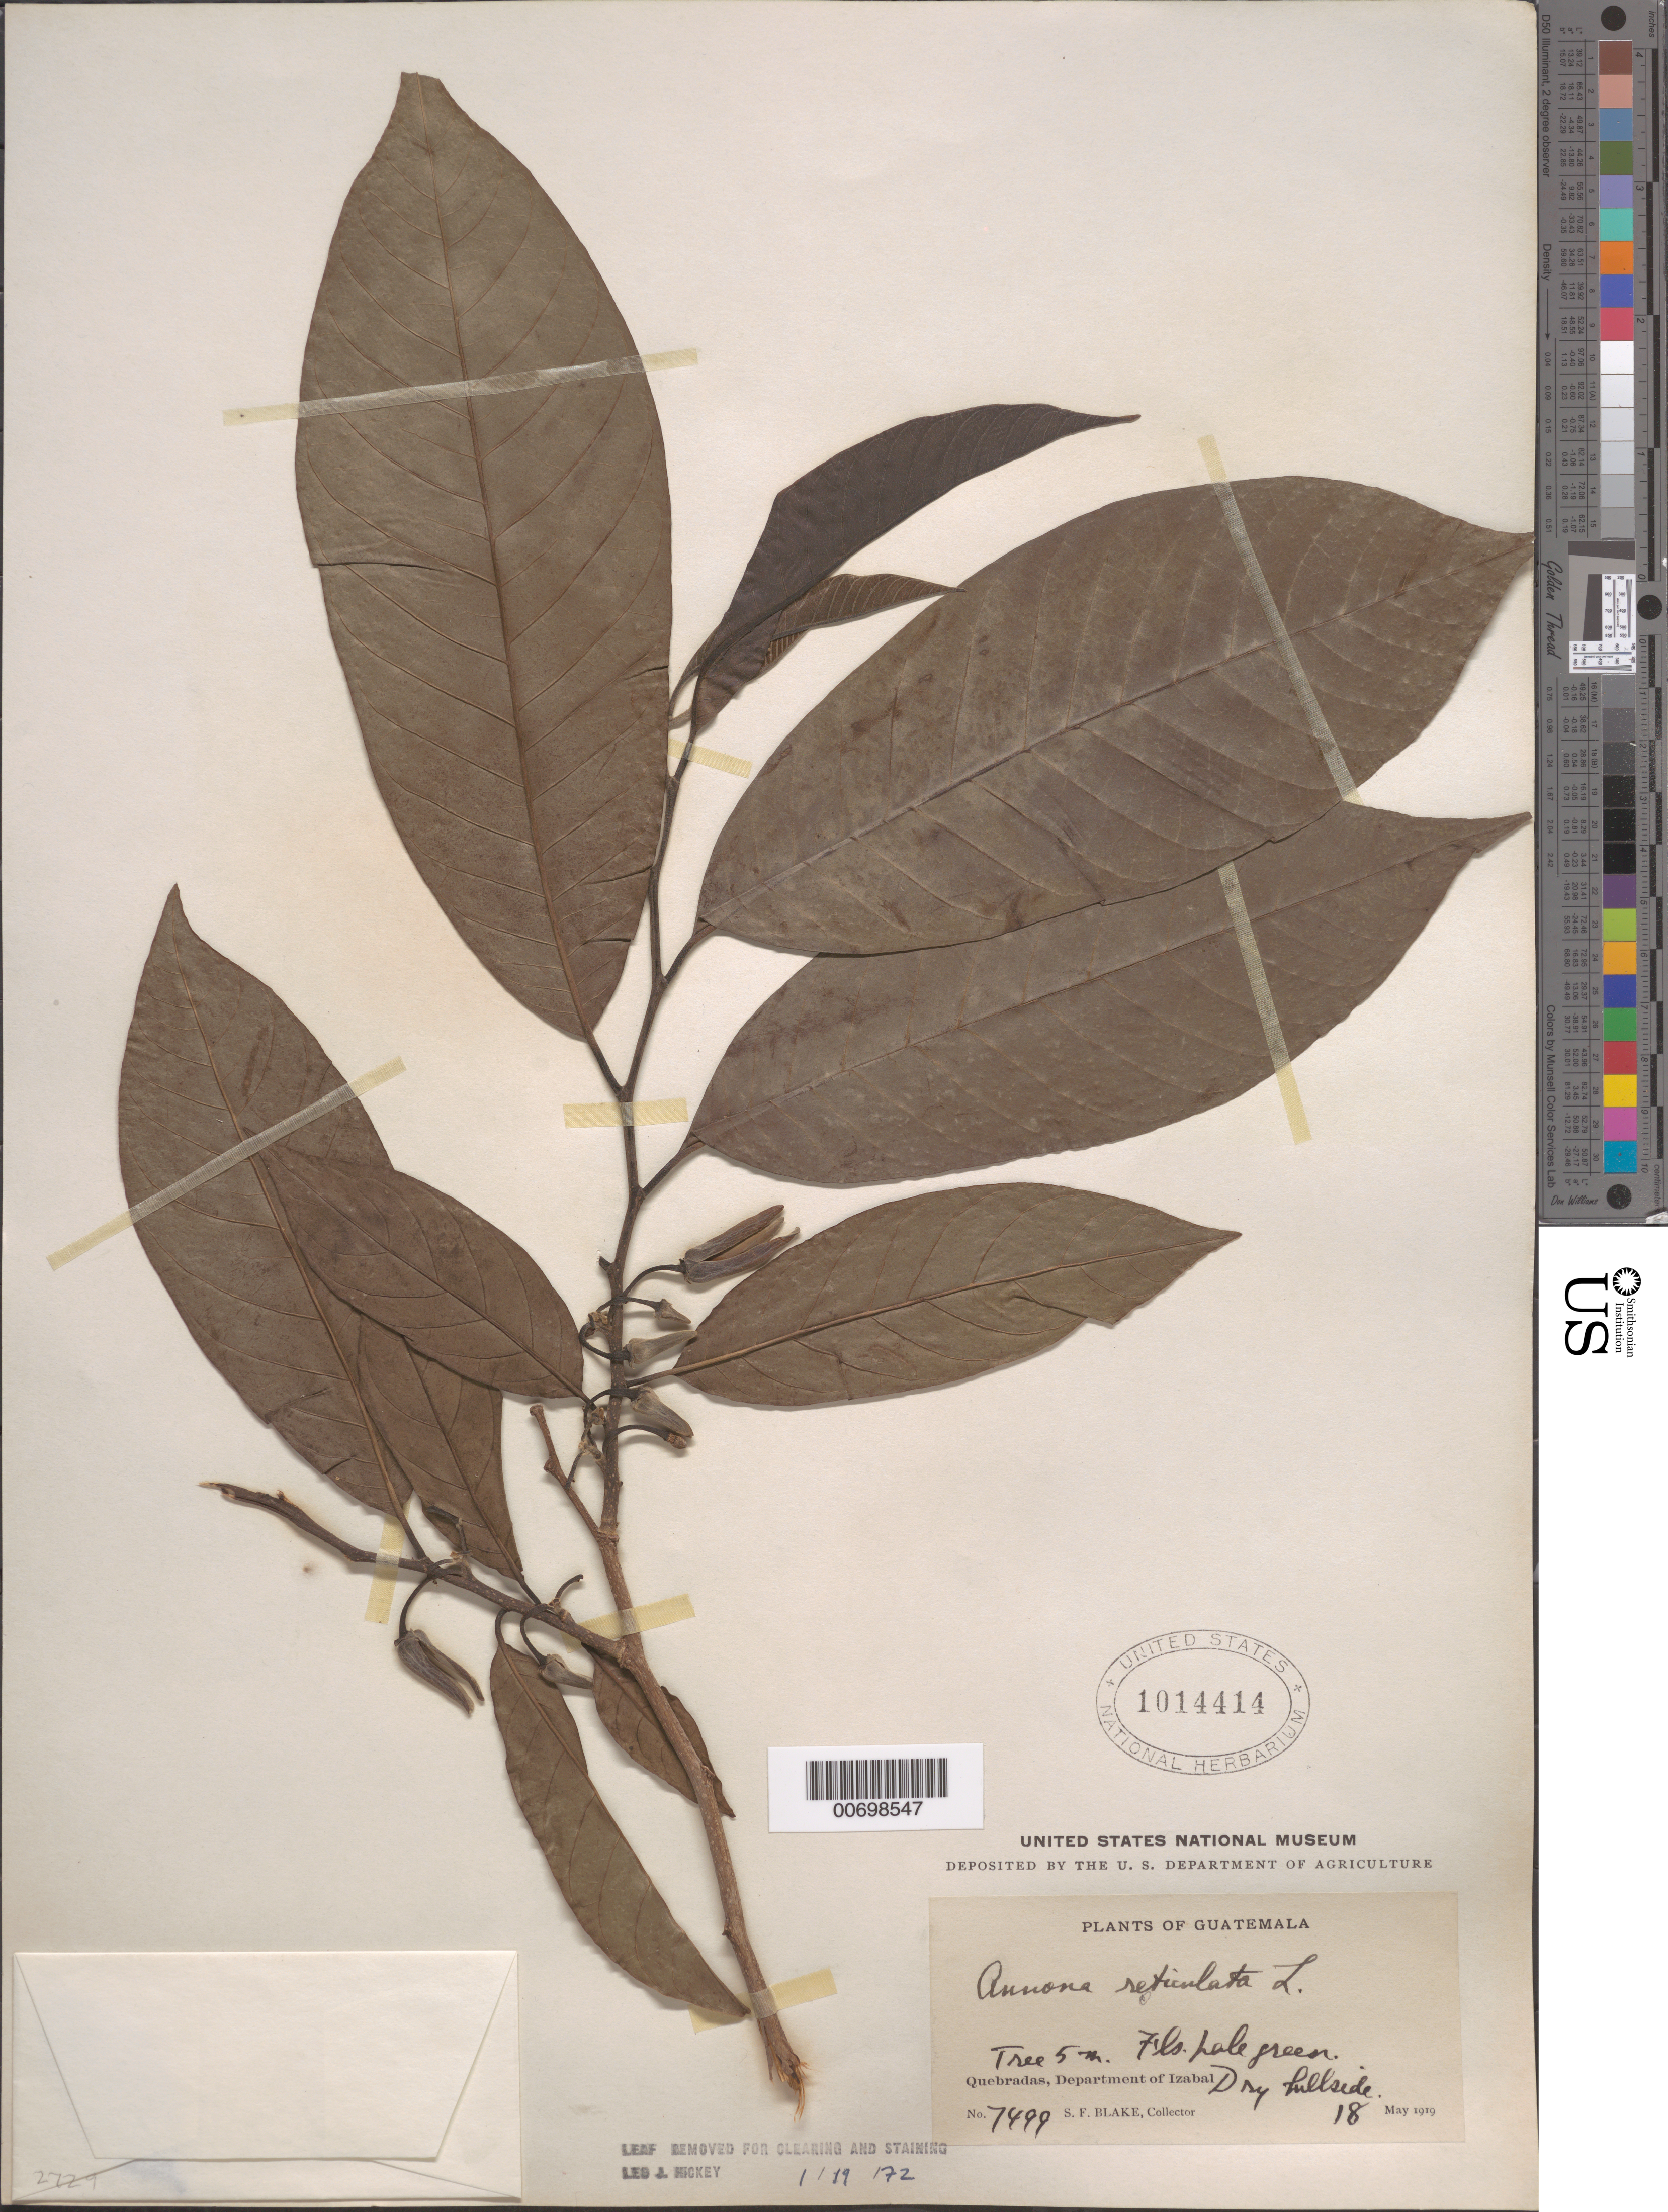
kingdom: Plantae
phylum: Tracheophyta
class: Magnoliopsida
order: Magnoliales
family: Annonaceae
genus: Annona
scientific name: Annona reticulata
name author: L.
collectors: S. Blake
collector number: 7499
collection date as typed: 18 May 1919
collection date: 1919-05-18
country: Guatemala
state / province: Izabal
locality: Quebradas.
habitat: Dry hillside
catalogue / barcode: US 1014414